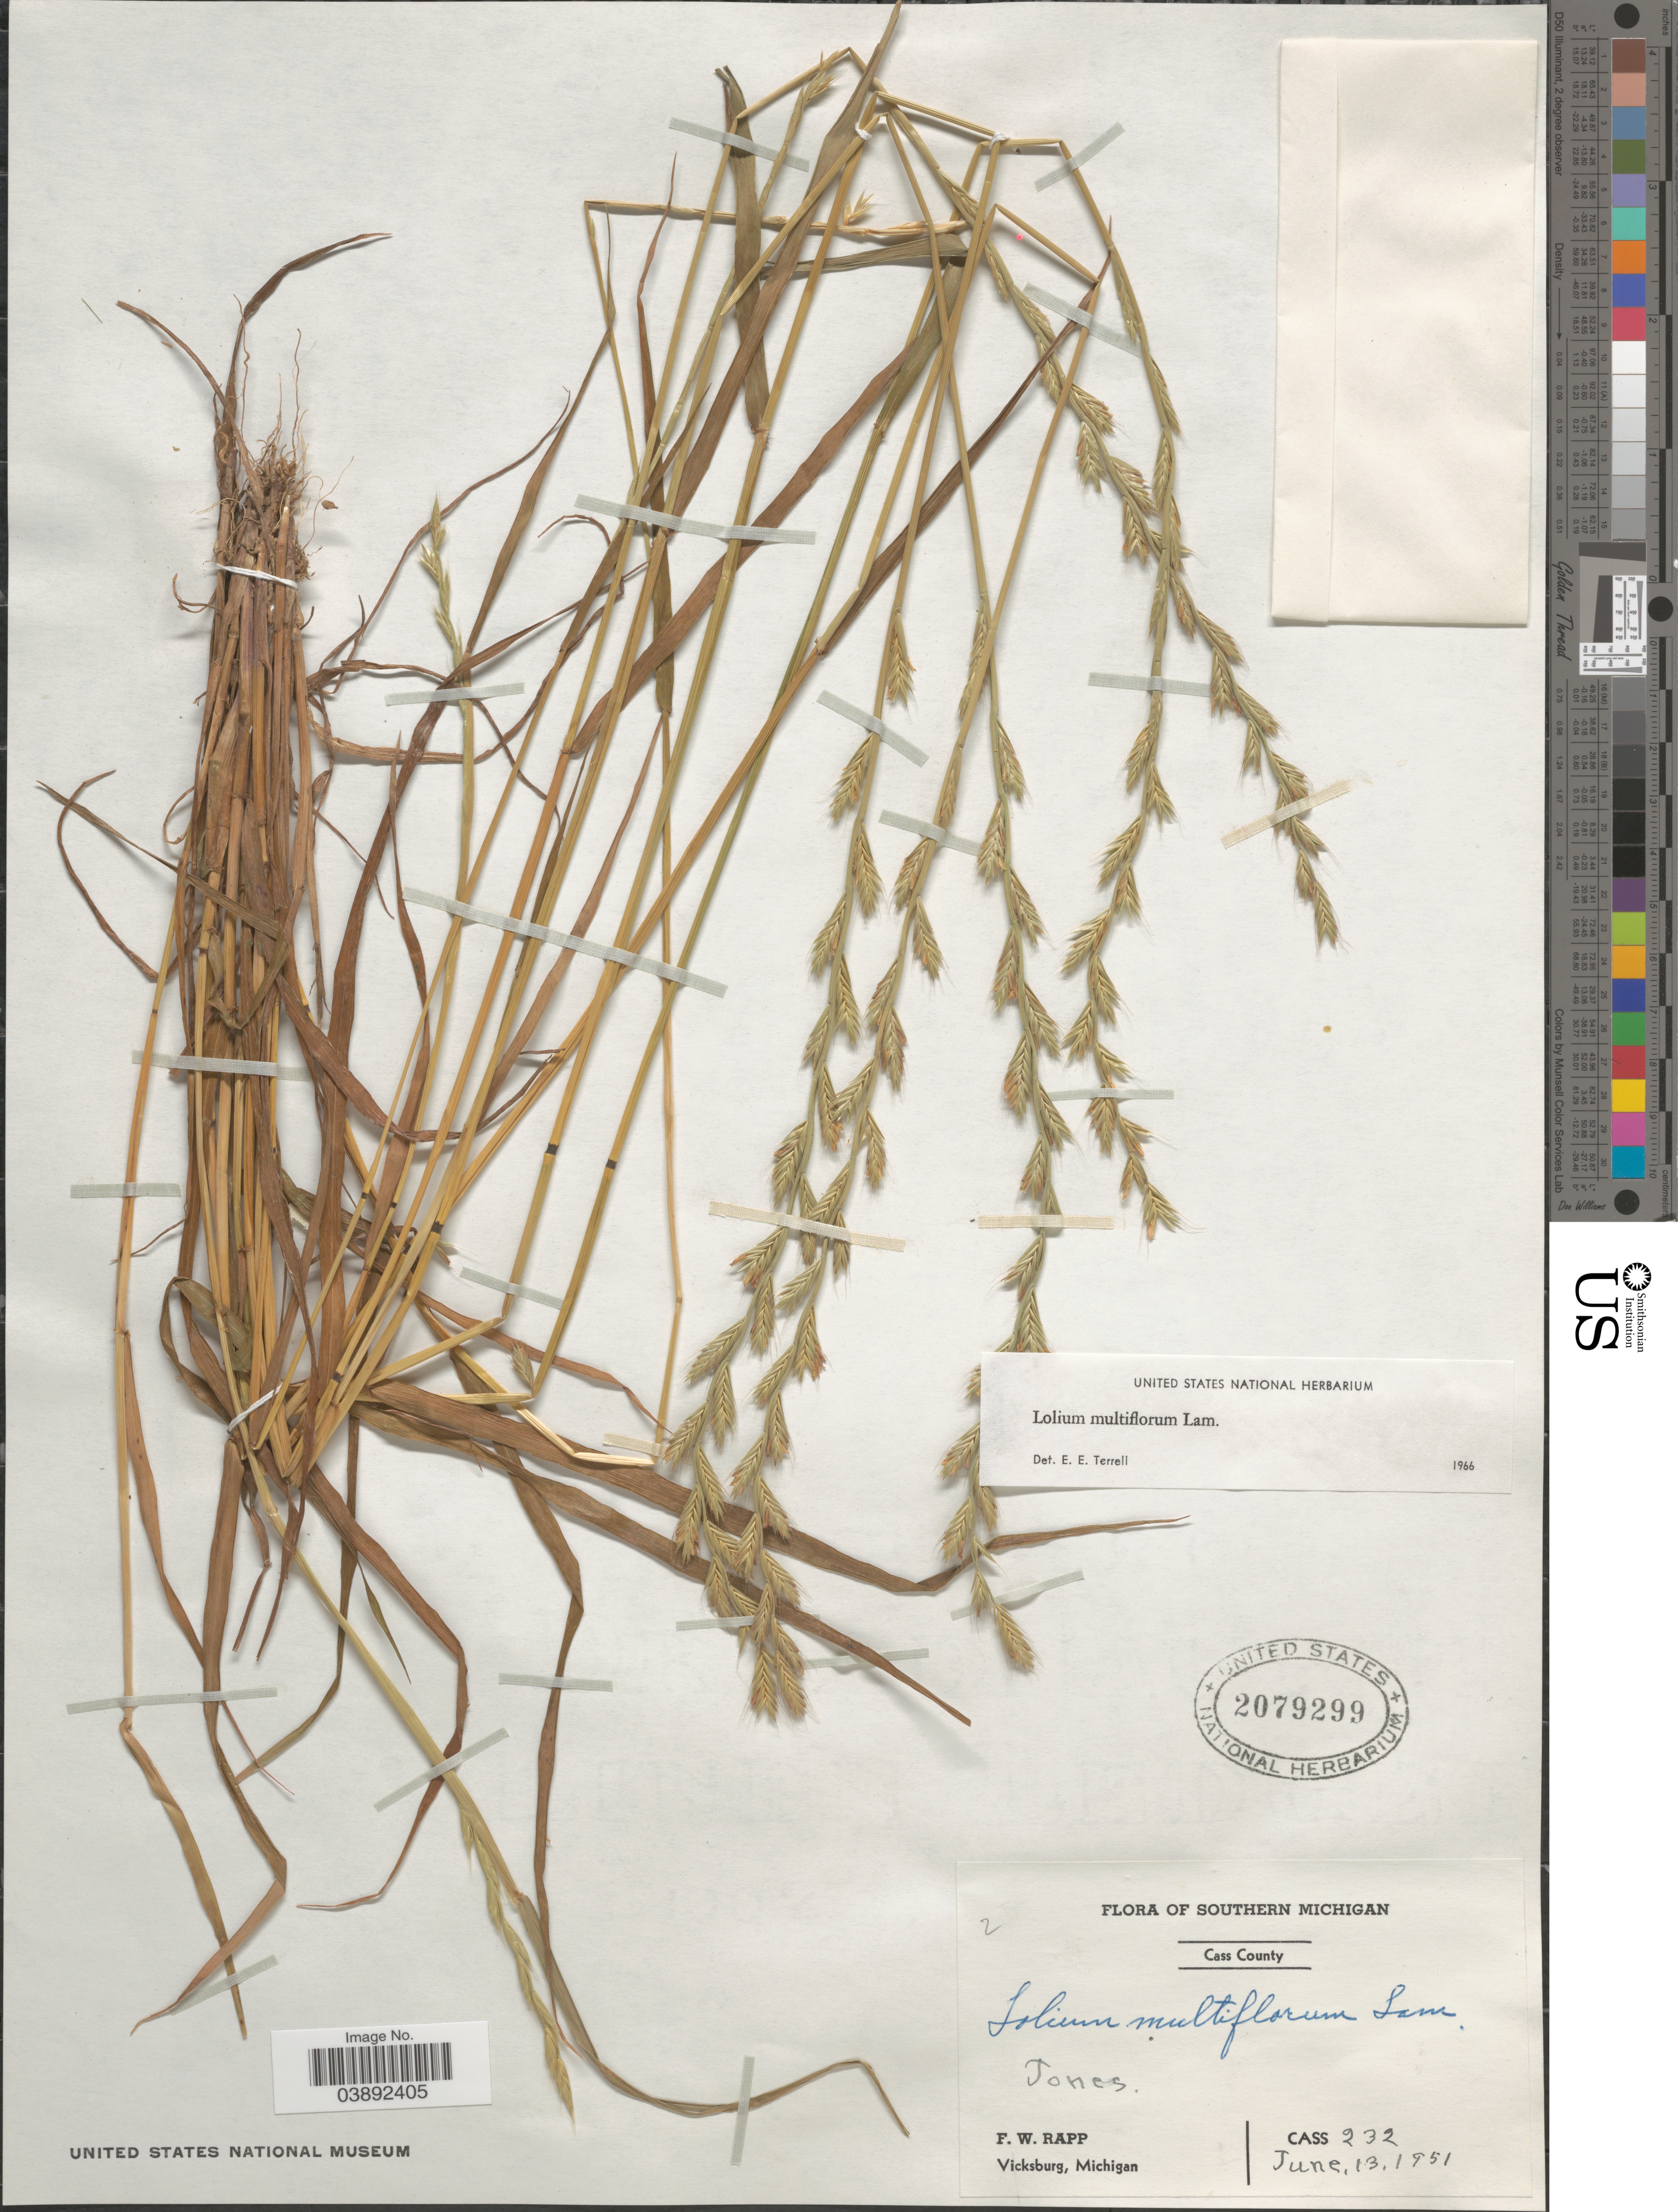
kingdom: Plantae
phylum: Tracheophyta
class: Liliopsida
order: Poales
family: Poaceae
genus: Lolium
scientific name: Lolium multiflorum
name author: Lam.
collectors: F. Rapp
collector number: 2 ?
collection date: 1951-06-13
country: United States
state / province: Michigan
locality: Southern Michigan. Cass County. Jones. Cass 232 [unsure placement].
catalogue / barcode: US 2079299